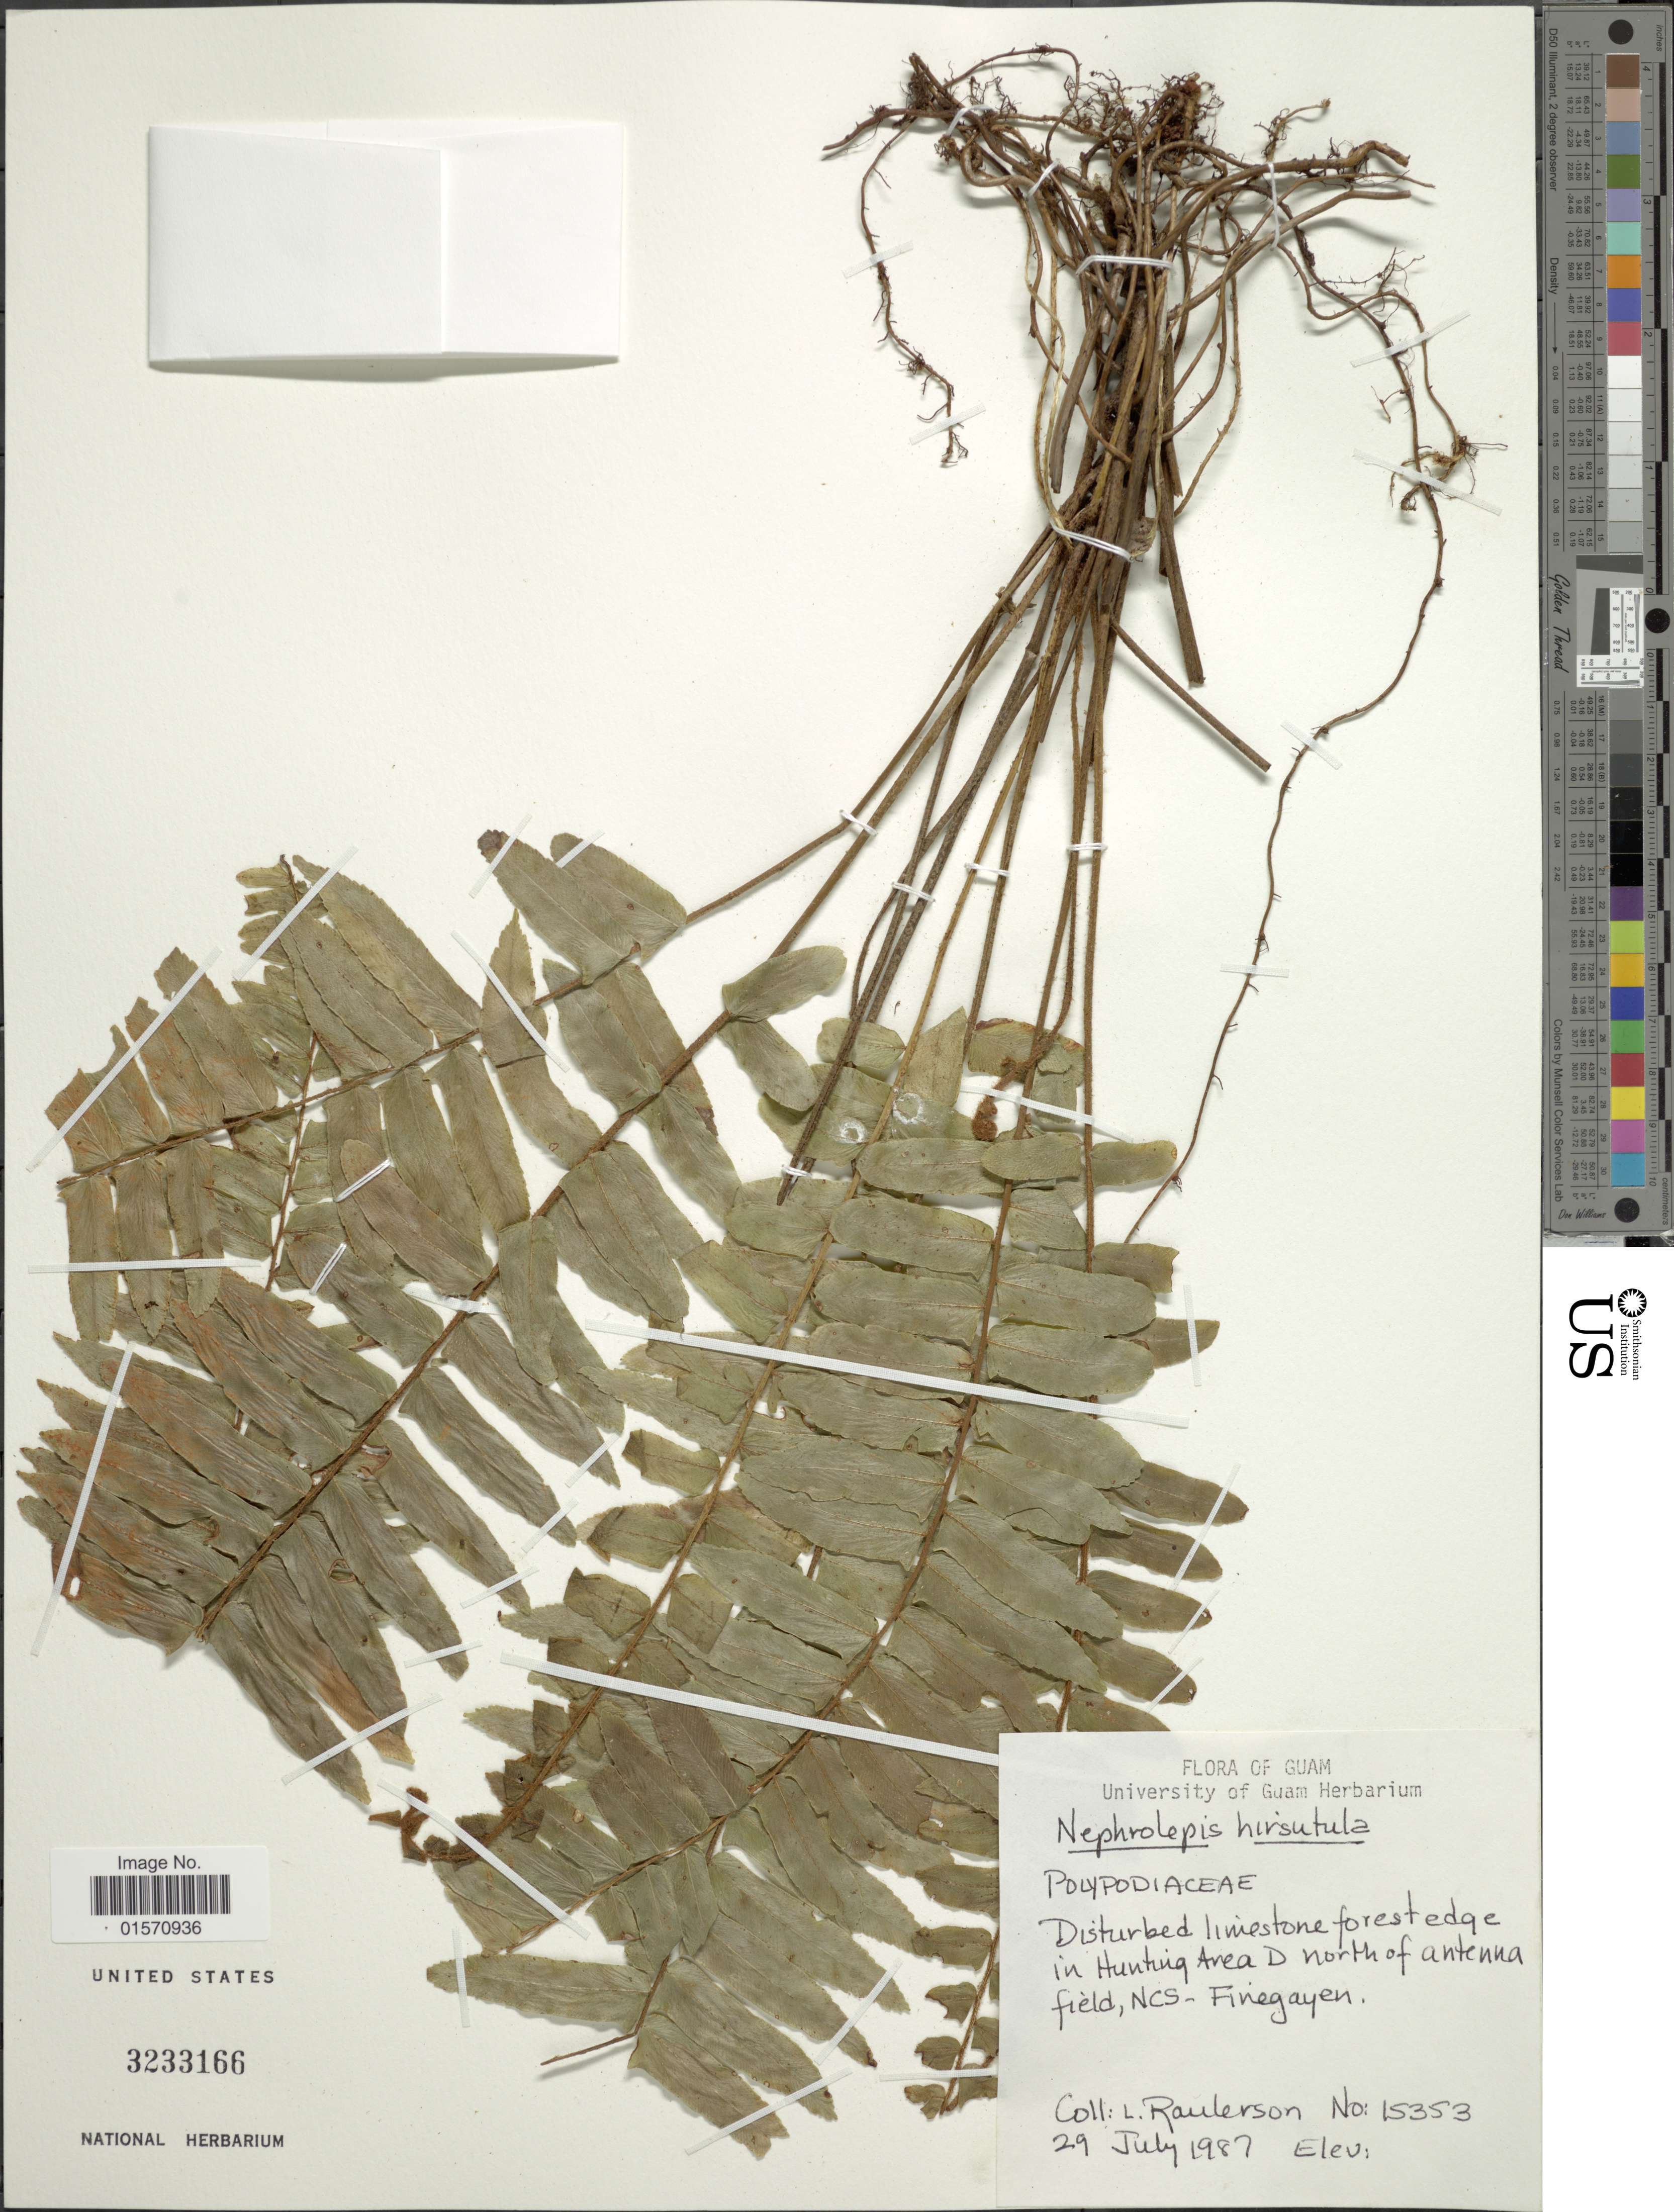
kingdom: Plantae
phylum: Tracheophyta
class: Polypodiopsida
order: Polypodiales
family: Nephrolepidaceae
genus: Nephrolepis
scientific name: Nephrolepis hirsutula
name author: (G. Forst.) C. Presl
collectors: L. Raulerson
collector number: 15353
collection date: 1987-07-29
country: Guam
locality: Disturbed limestone forest edge in Hunting Area D north of antenna field, NCS - Finegayen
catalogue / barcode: US 3233166